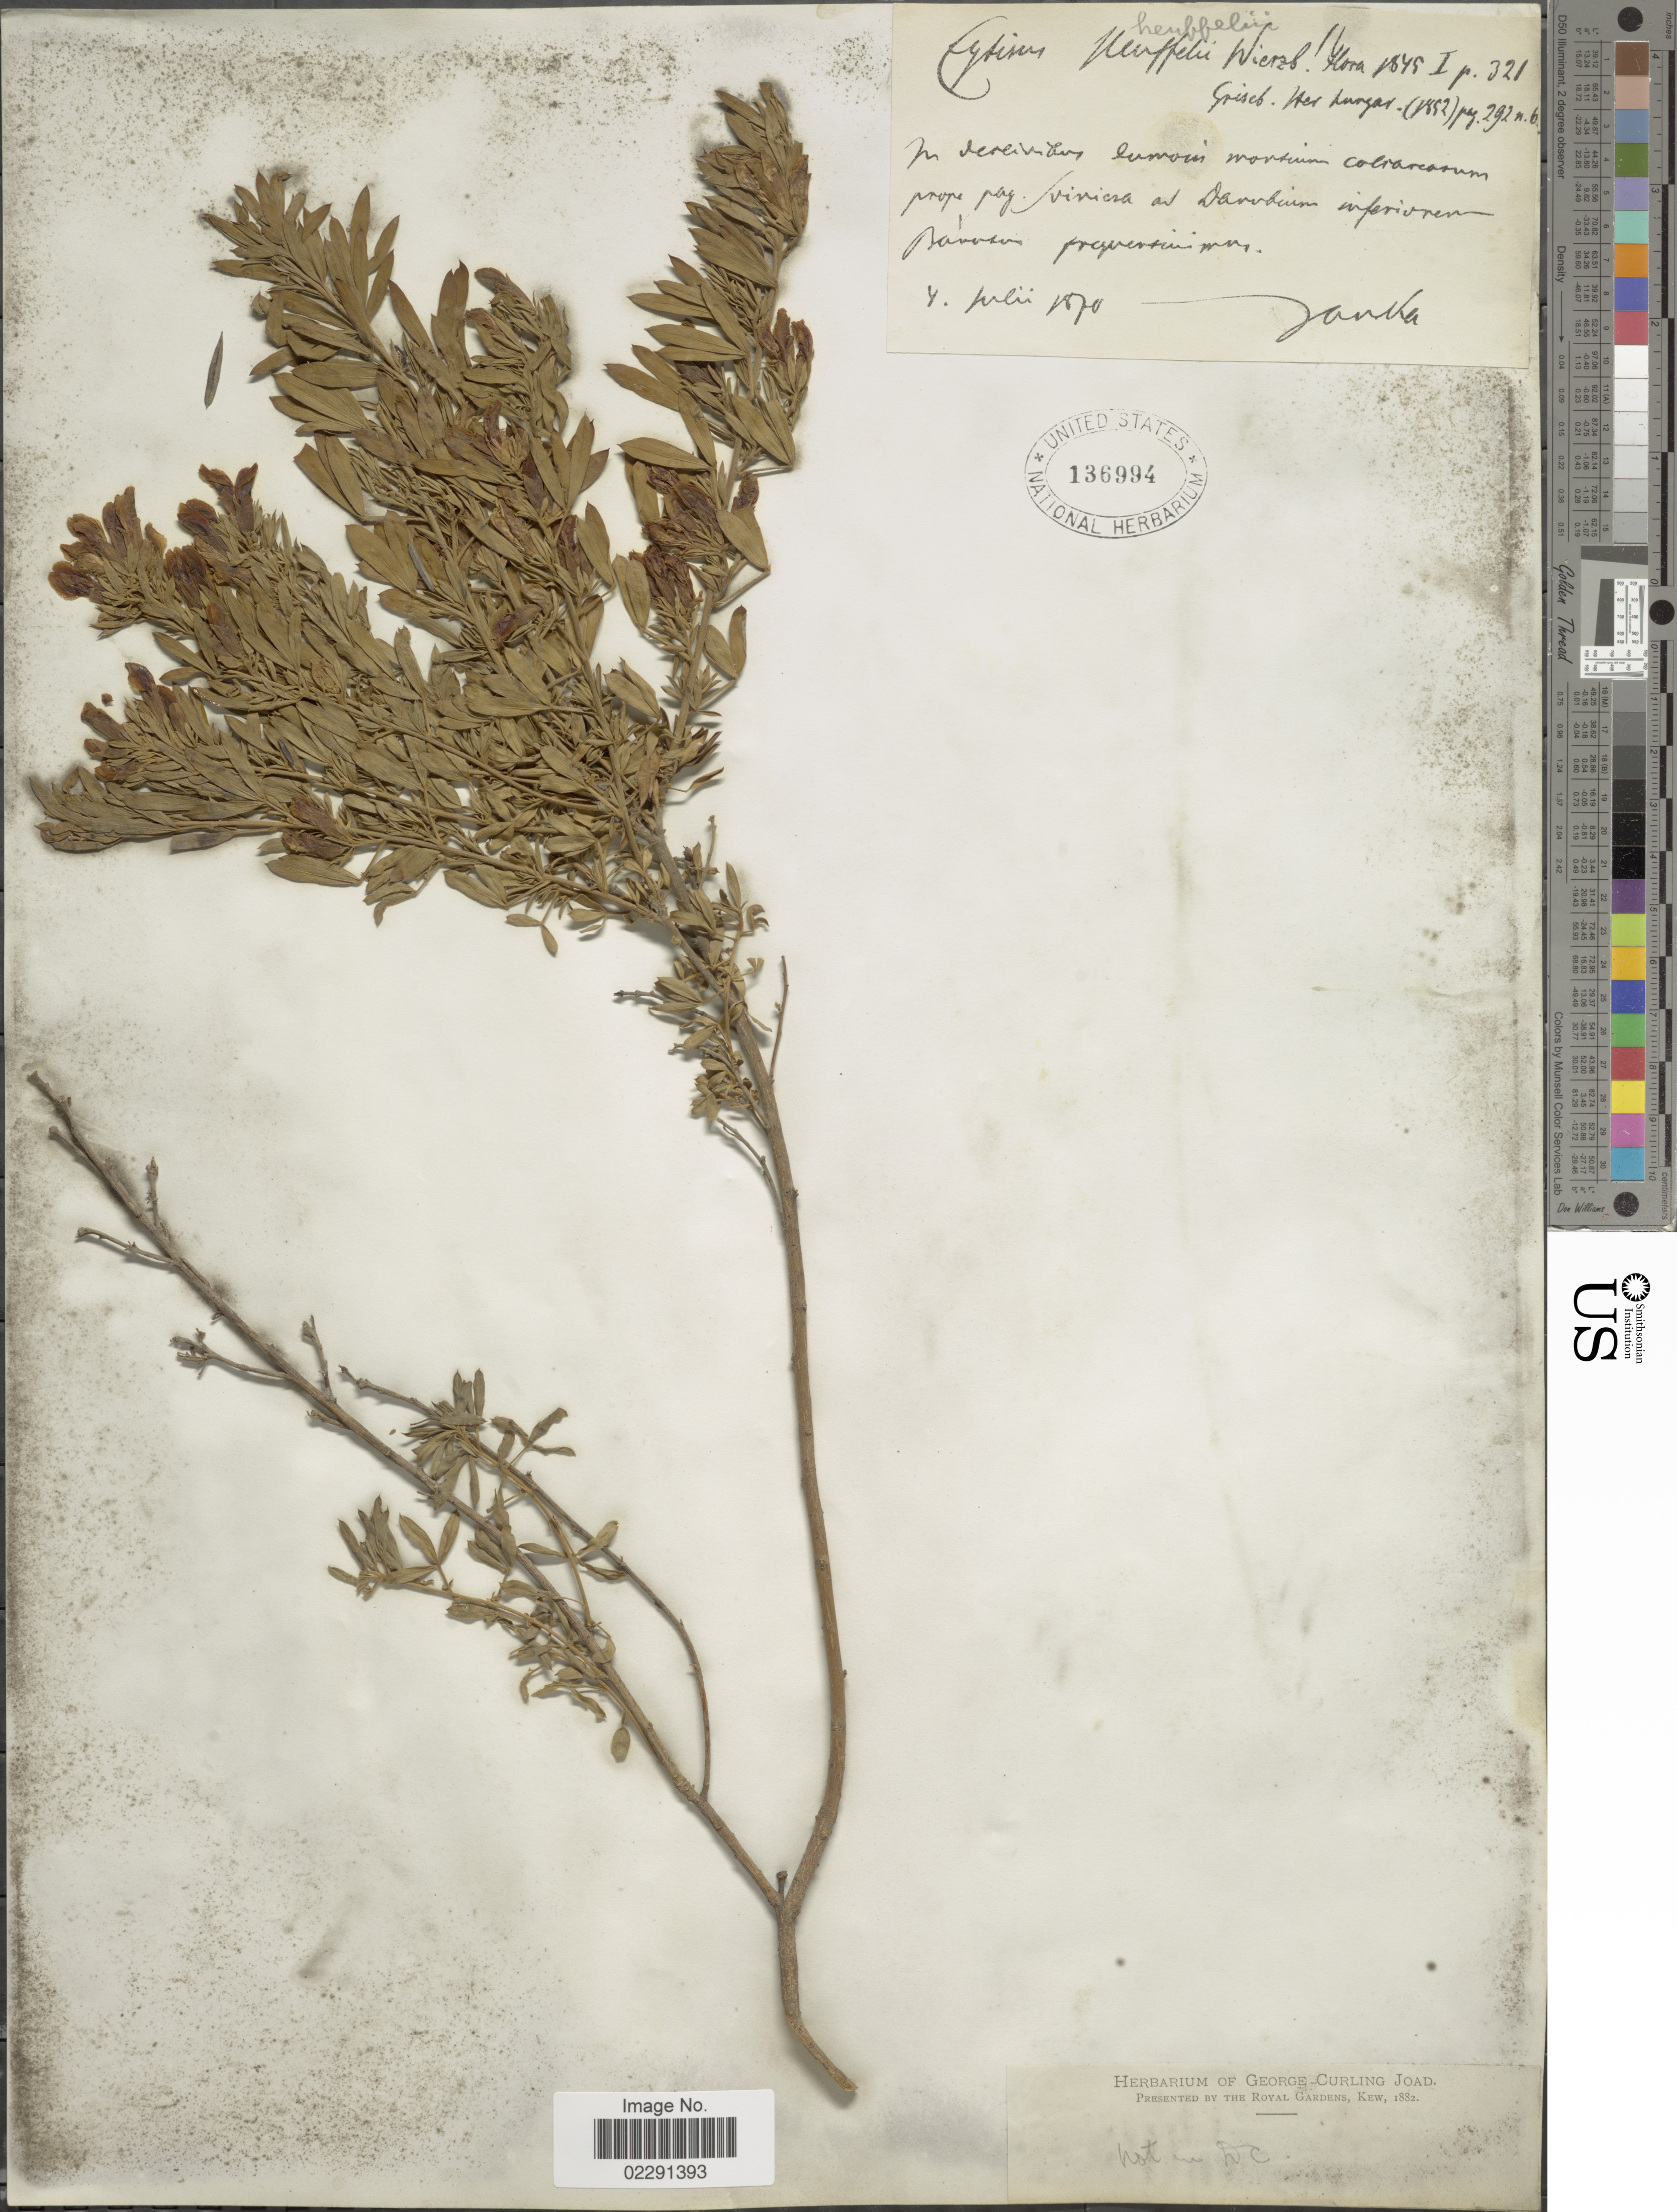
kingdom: Plantae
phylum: Tracheophyta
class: Magnoliopsida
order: Fabales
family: Fabaceae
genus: Cytisus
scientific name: Cytisus heuffelii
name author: Wierzb.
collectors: V. Janka von Bulcs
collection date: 1870-07-04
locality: In declivibus dumois montium coliacirum prope pag. Vinicra ad Darubuim imferioren Bavoka propvertinius mus. [interpreted]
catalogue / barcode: US 136994